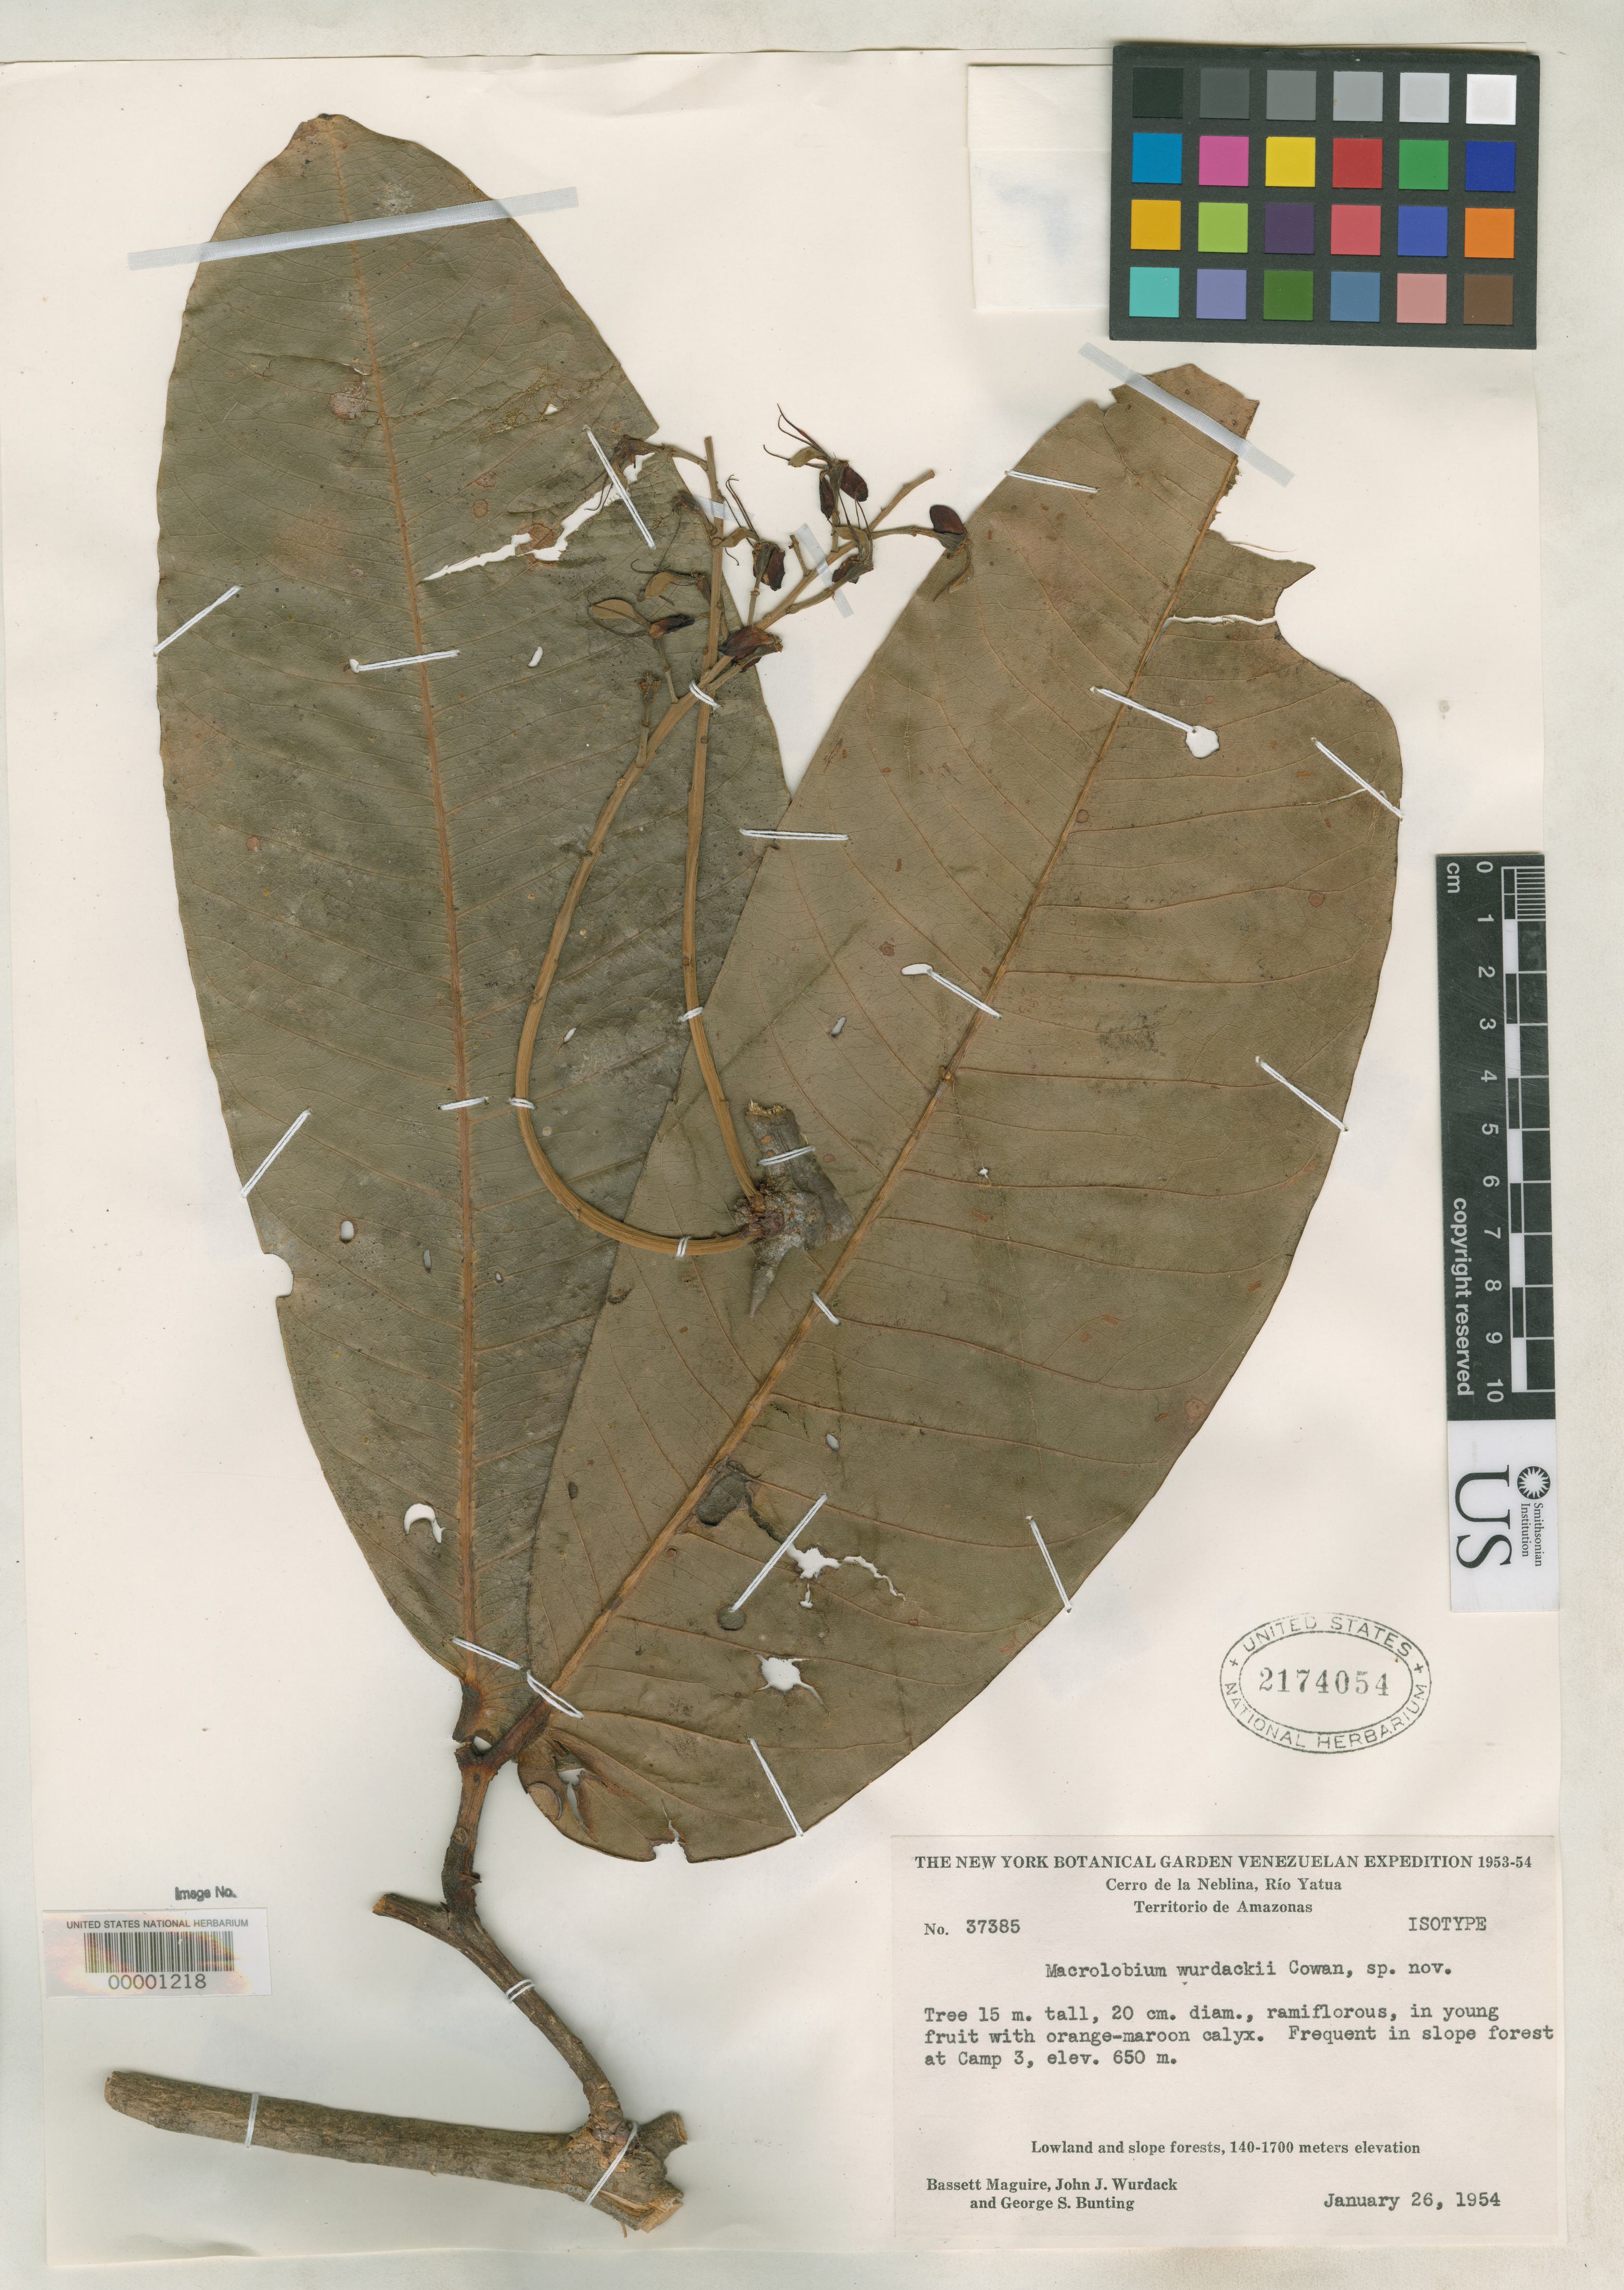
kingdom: Plantae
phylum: Tracheophyta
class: Magnoliopsida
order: Fabales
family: Fabaceae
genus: Macrolobium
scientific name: Macrolobium wurdackii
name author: R.S. Cowan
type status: Isotype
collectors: B. Maguire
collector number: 37385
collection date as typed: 26 Jan 1954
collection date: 1954-01-26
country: Venezuela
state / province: Amazonas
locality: Cerro de La Neblina, Rio Yatua.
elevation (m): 650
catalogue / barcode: US 2174054